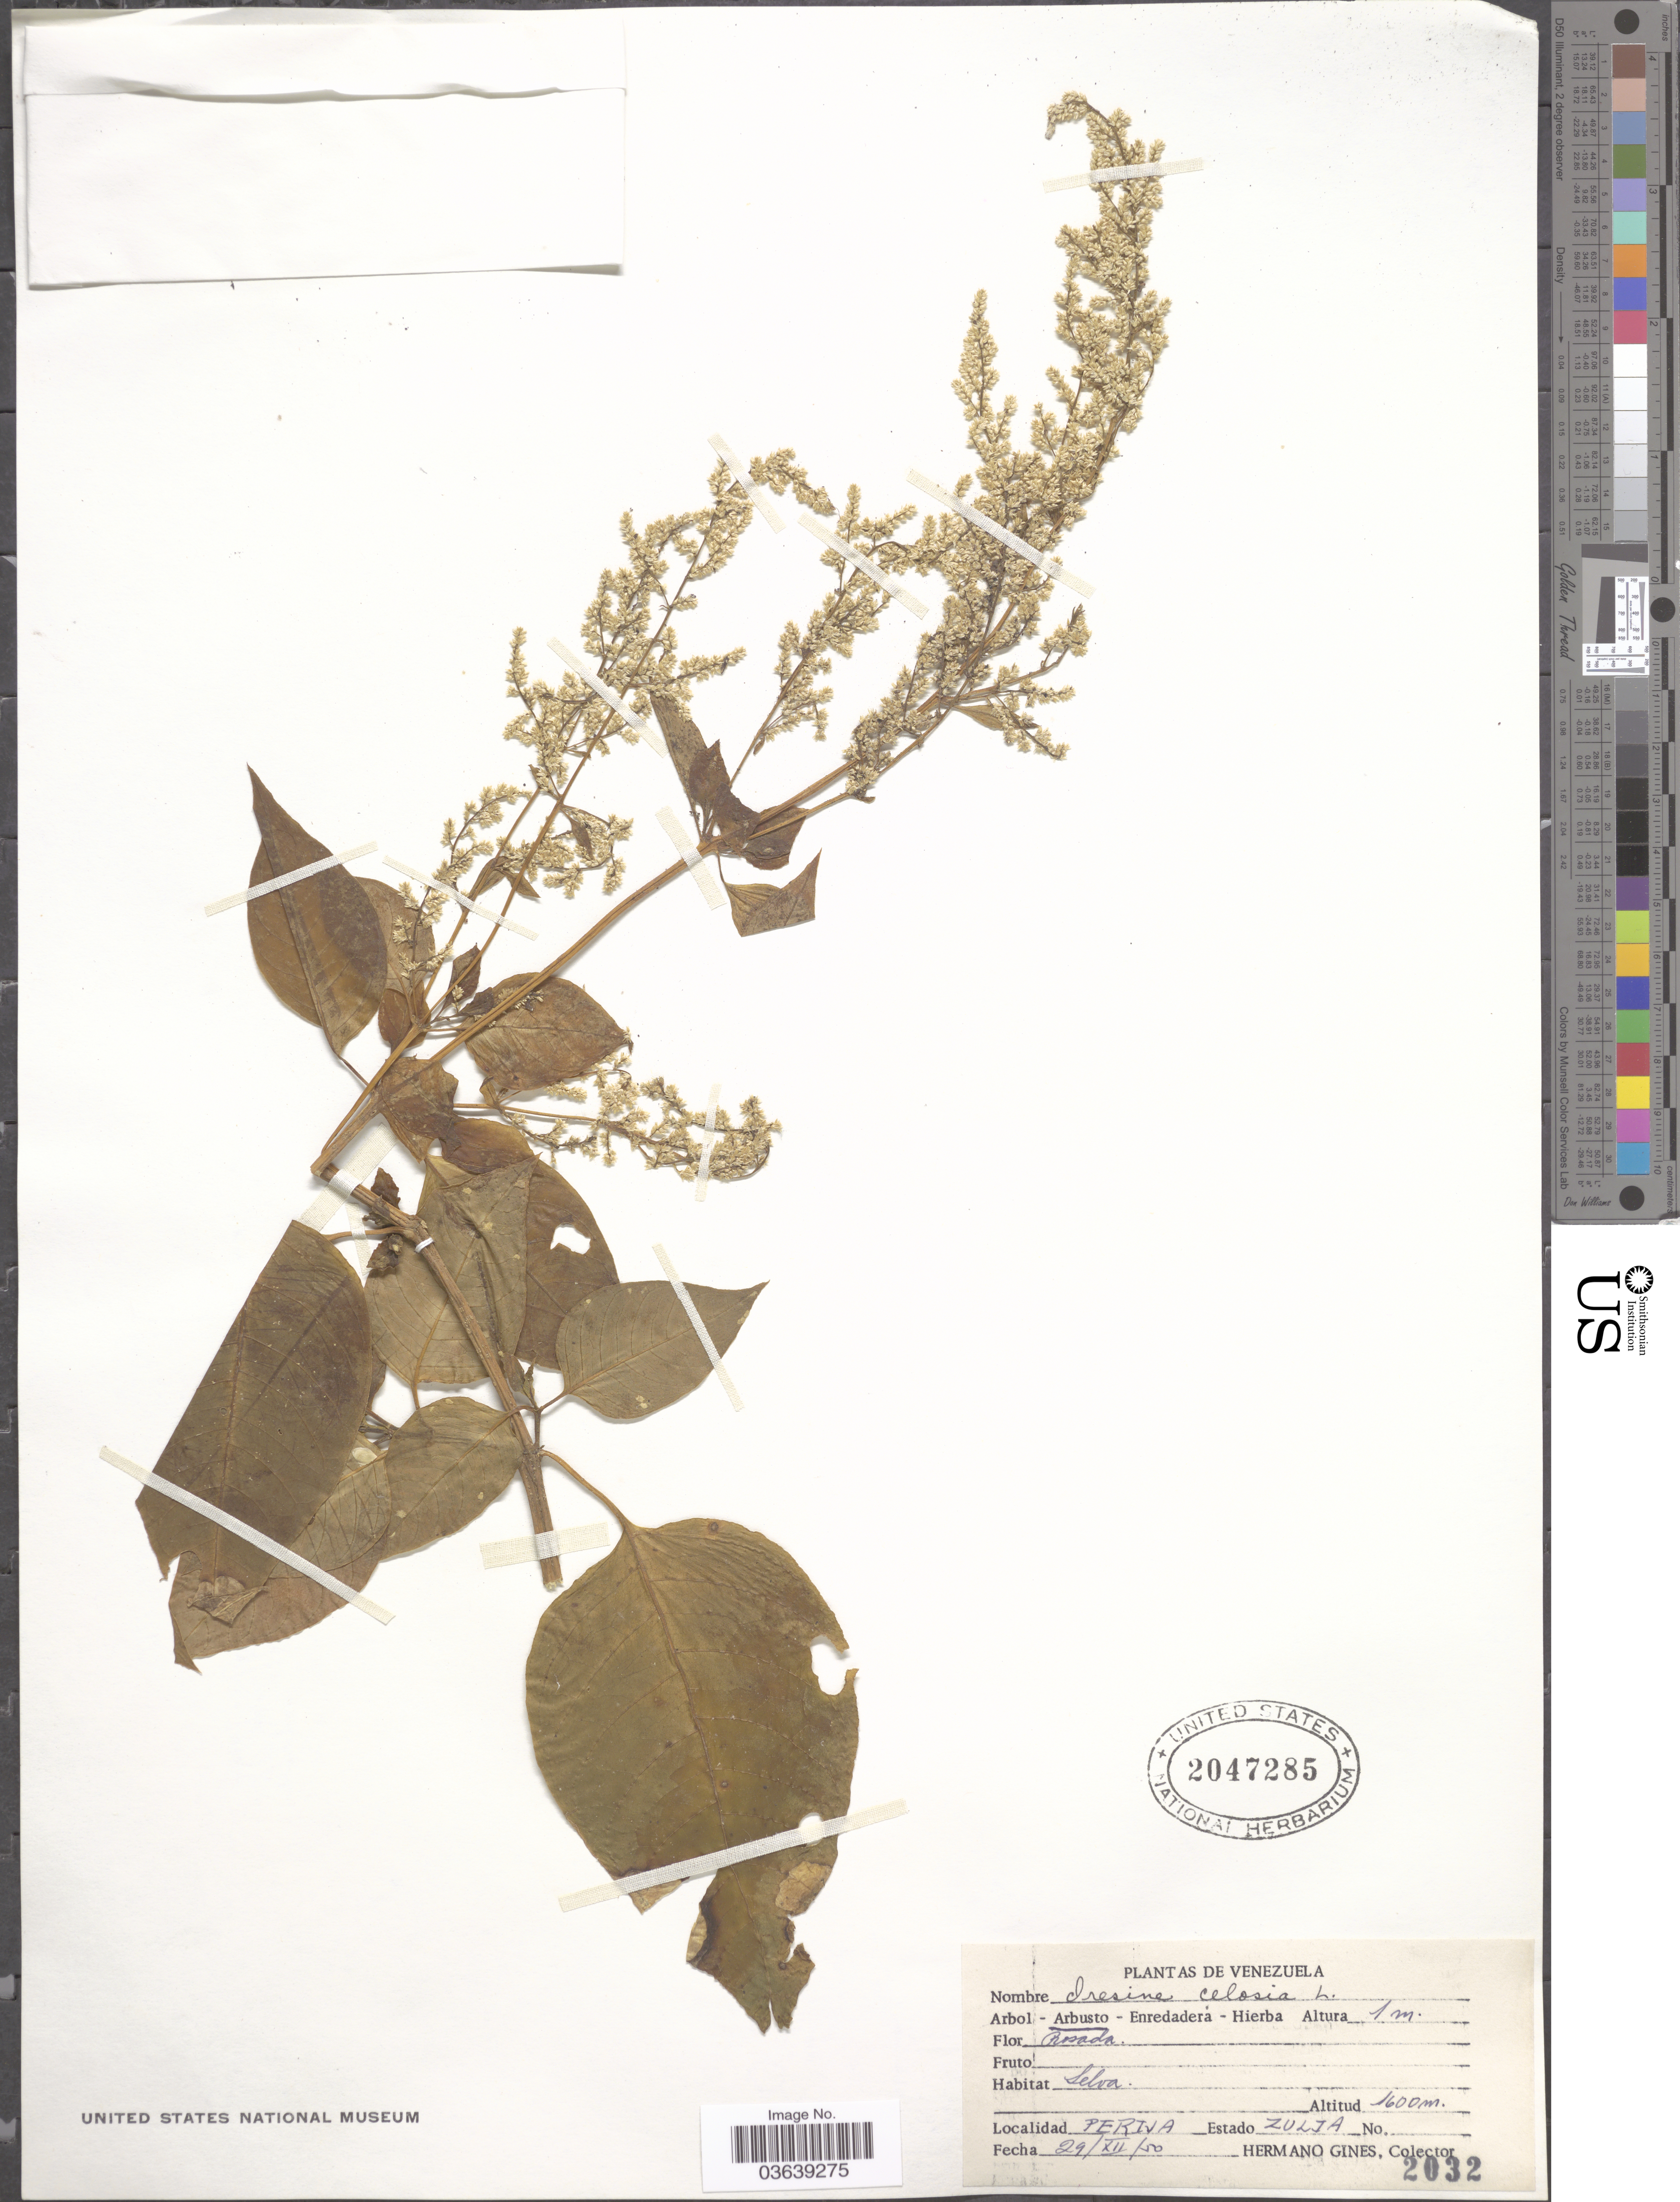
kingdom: Plantae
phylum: Tracheophyta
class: Magnoliopsida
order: Caryophyllales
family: Amaranthaceae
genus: Iresine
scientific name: Iresine celosia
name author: L.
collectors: Bro. Gines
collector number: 2032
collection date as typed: Transcribed d/m/y: 29/12/50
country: Venezuela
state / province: Zulia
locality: Perija.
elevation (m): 1600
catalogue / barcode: US 2047285